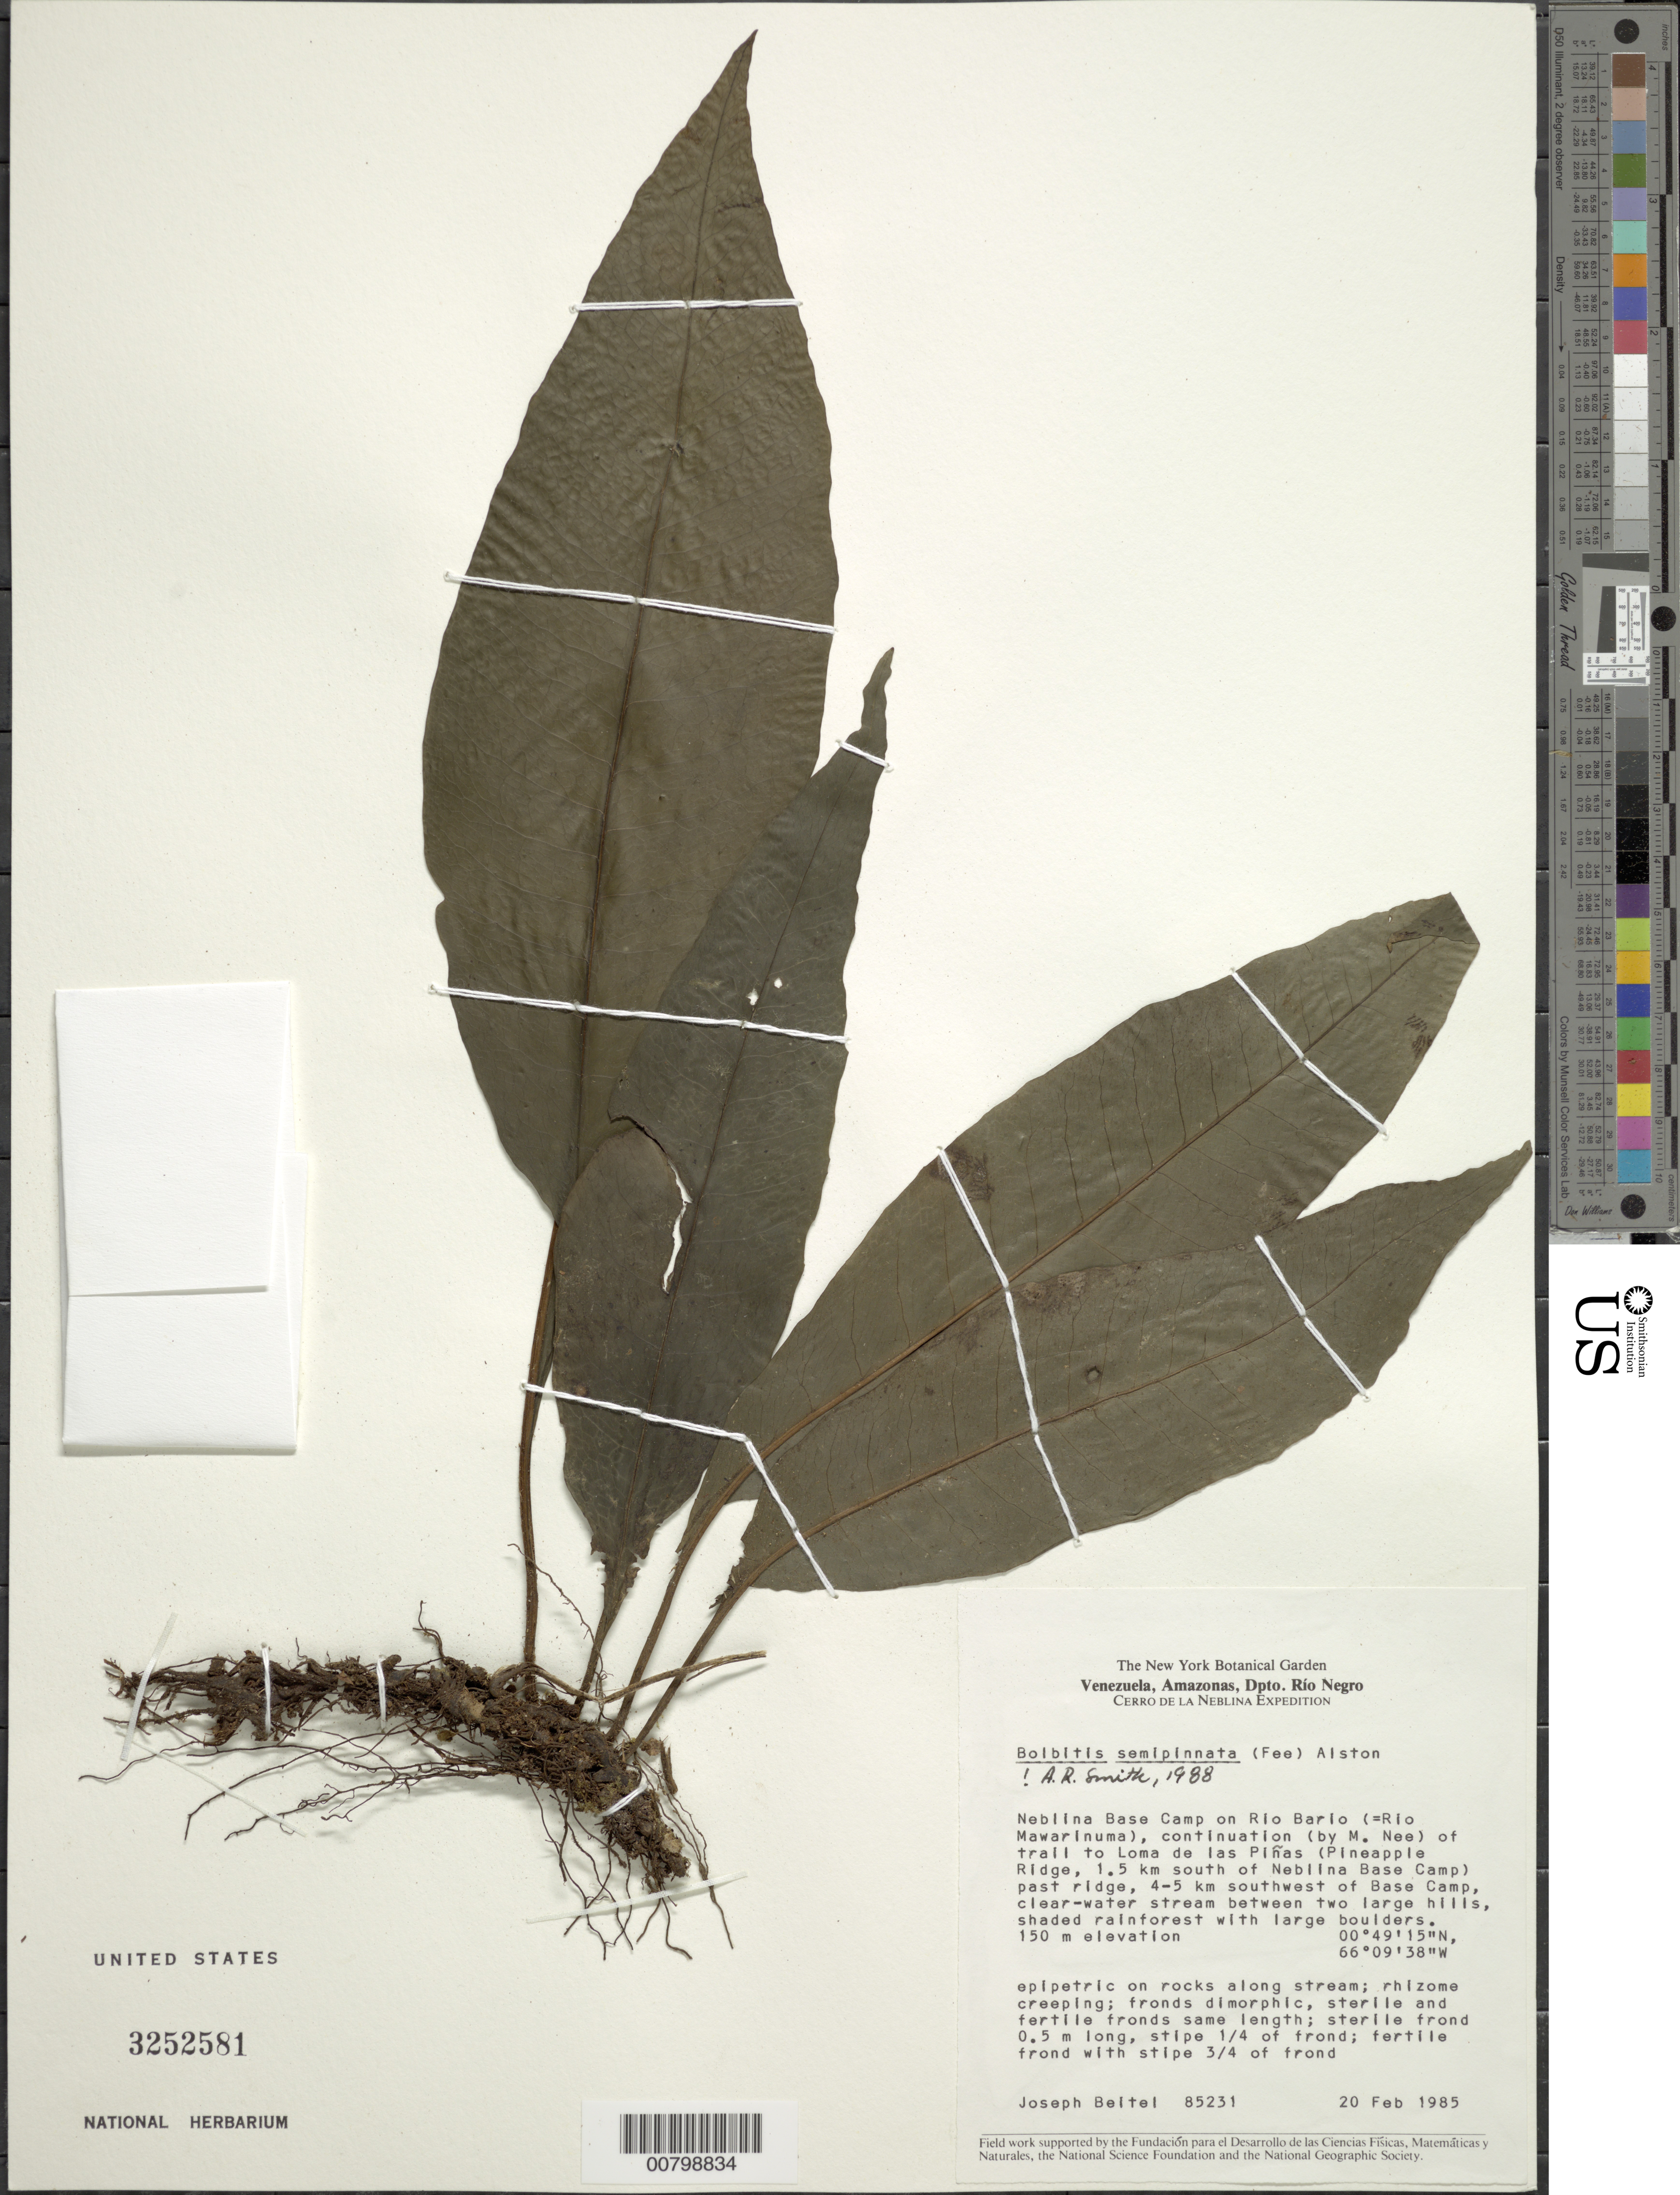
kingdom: Plantae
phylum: Tracheophyta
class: Polypodiopsida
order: Polypodiales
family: Dryopteridaceae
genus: Bolbitis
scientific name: Bolbitis semipinnatifida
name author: (Fée) Alston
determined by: Smith, Alan R., (UC)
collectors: J. M. Beitel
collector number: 85231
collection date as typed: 20-Feb-85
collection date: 1985-02-20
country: Venezuela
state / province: Amazonas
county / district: Río Negro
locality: Neblina Base Camp on Río Barío (Río Mawarinuma), trail to Loma de Las Piñas, 1.5 km S of Neblina Base Camp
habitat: Clear-water stream between two large hills, shaded rainforest with larage boulders; on rocks along stream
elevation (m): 150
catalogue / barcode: US 3252581